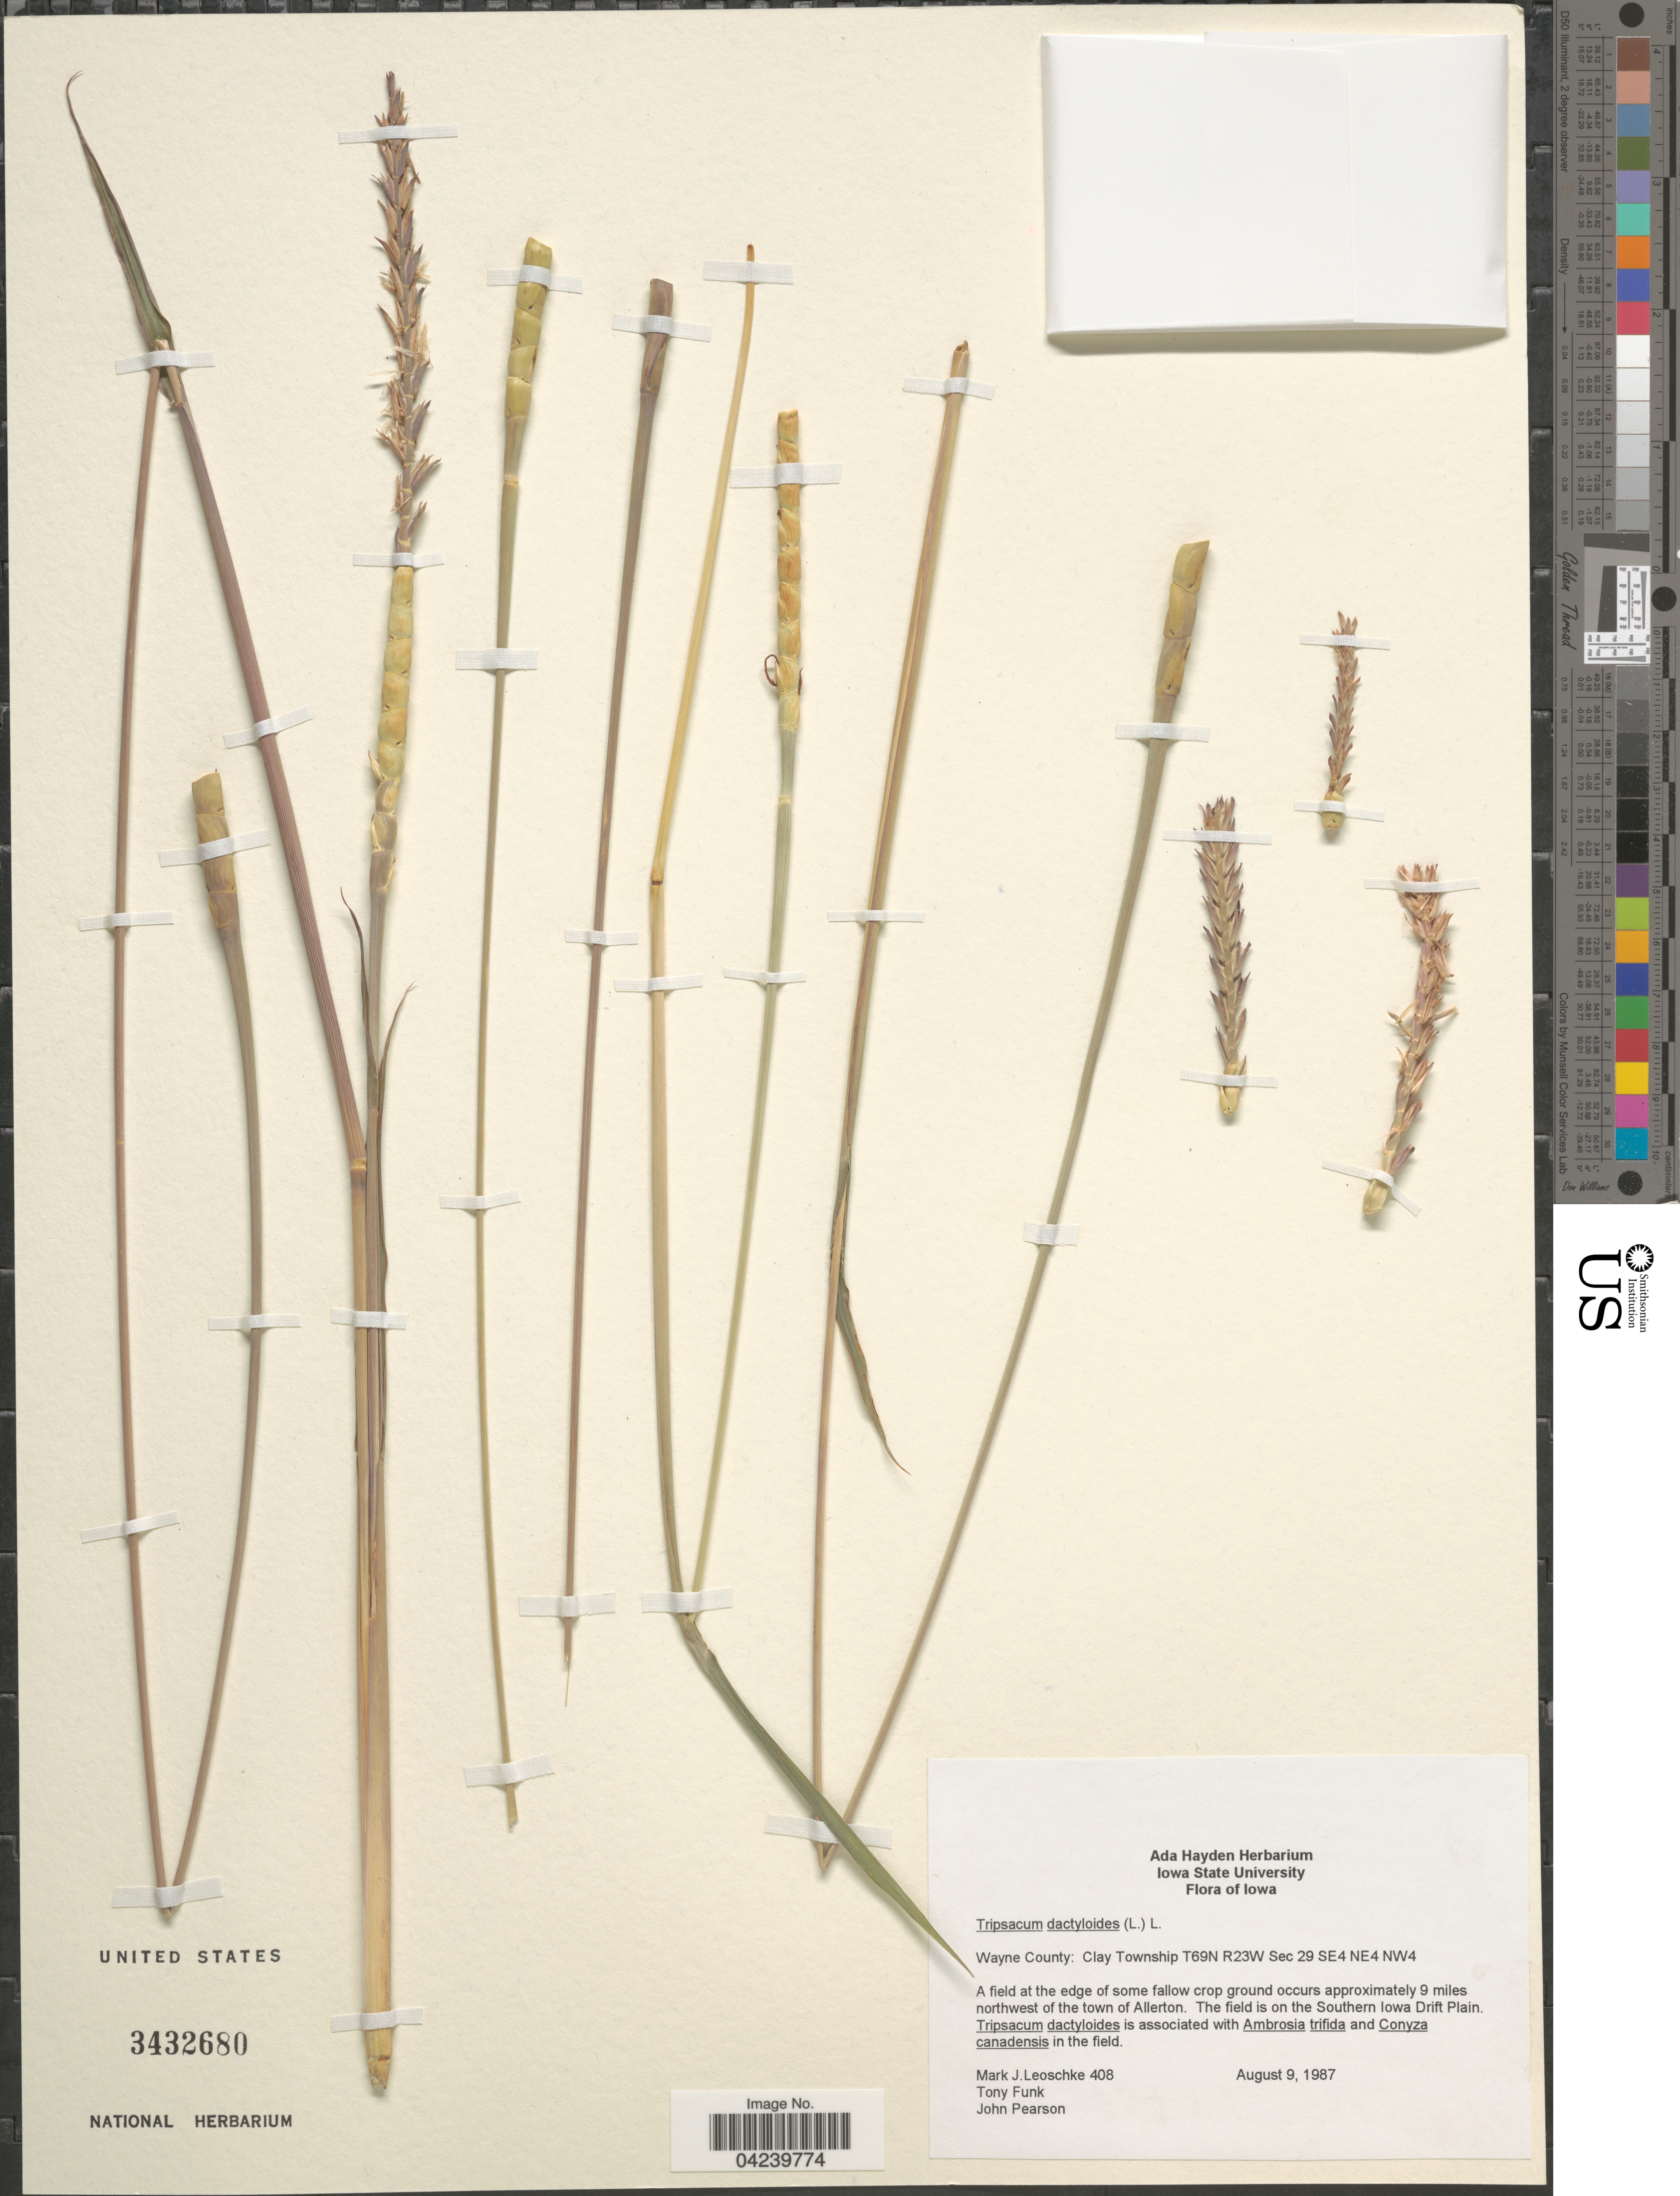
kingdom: Plantae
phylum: Tracheophyta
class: Liliopsida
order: Poales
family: Poaceae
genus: Tripsacum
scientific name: Tripsacum dactyloides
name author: (L.) L.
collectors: M. J. Leoschke, T. Funk & J. B. Pearson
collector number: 408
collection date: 1987-08-09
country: United States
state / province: Iowa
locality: Wayne County: Clay Township T69N R23W Sec 29 SE4 NE4 NW4. A field at the edge of some fallow crop ground occurs approximately 9 miles northwest of the town of Allerton. The field is on the Southern Iowa Drift Plain.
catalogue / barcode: US 3432680